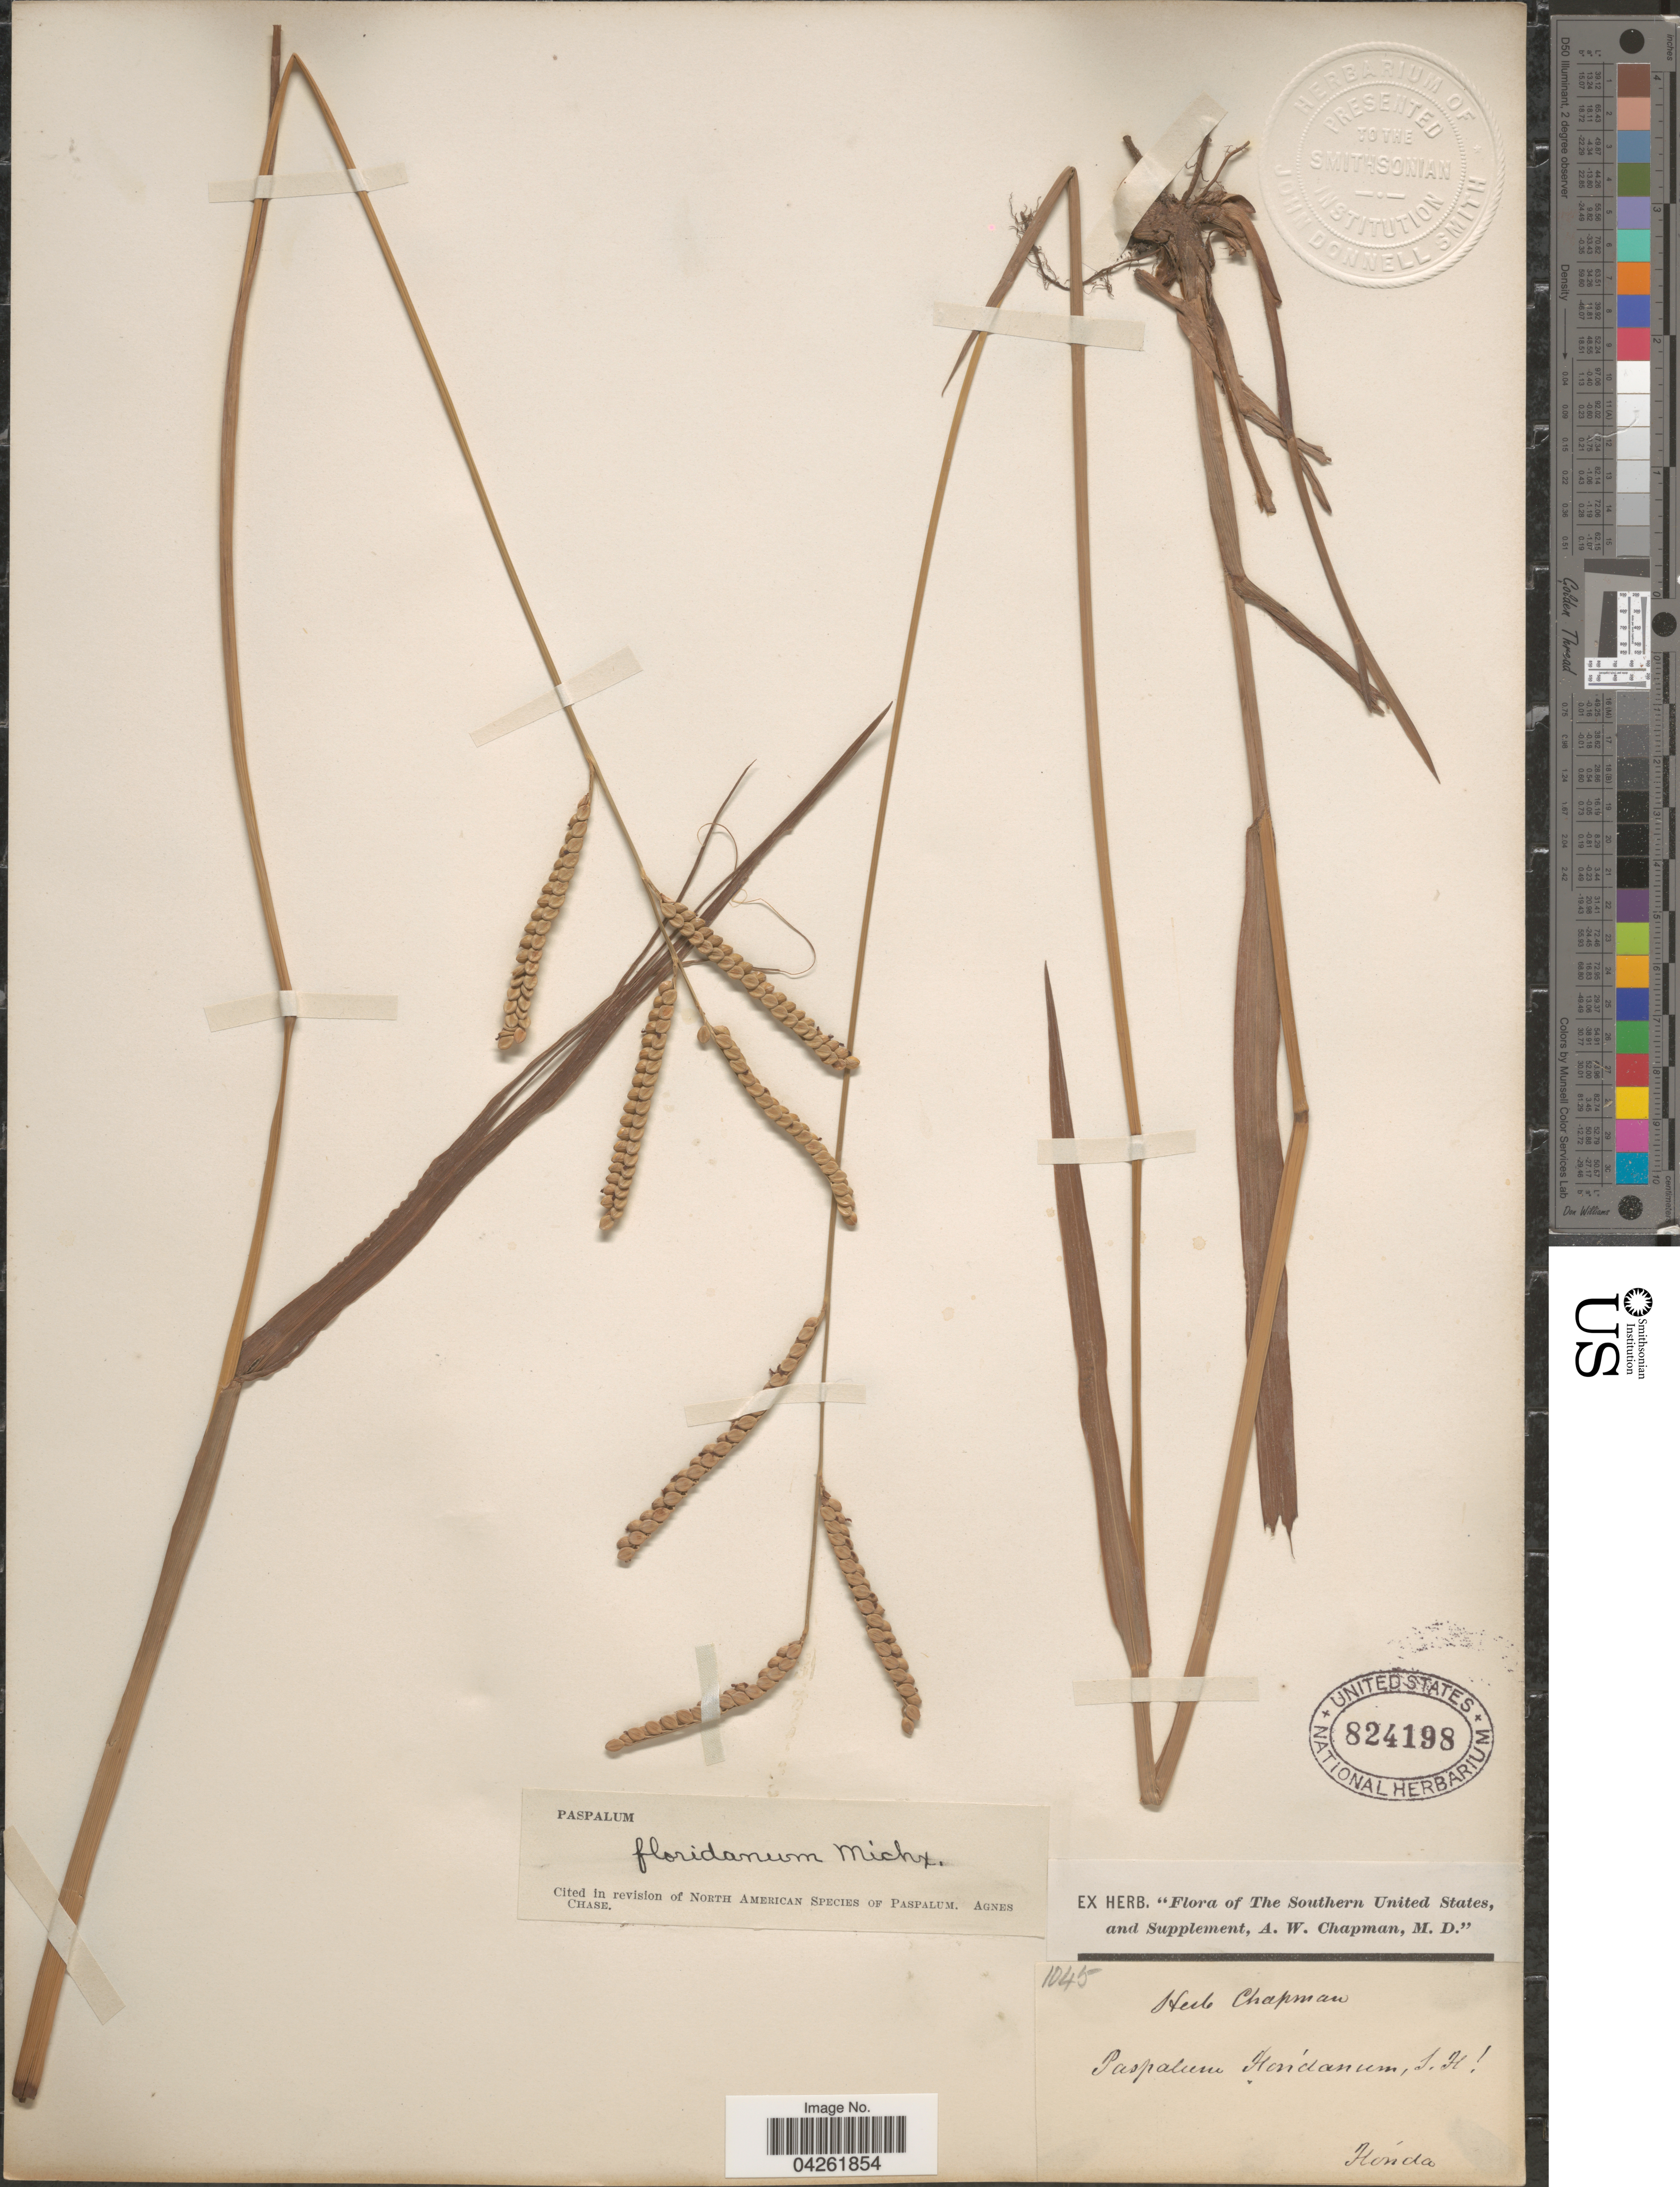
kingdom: Plantae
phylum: Tracheophyta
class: Liliopsida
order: Poales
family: Poaceae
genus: Paspalum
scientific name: Paspalum floridanum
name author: Michx.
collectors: ex herb. Chapman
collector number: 1045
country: United States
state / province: Florida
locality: The Southern United States.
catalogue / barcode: US 824198